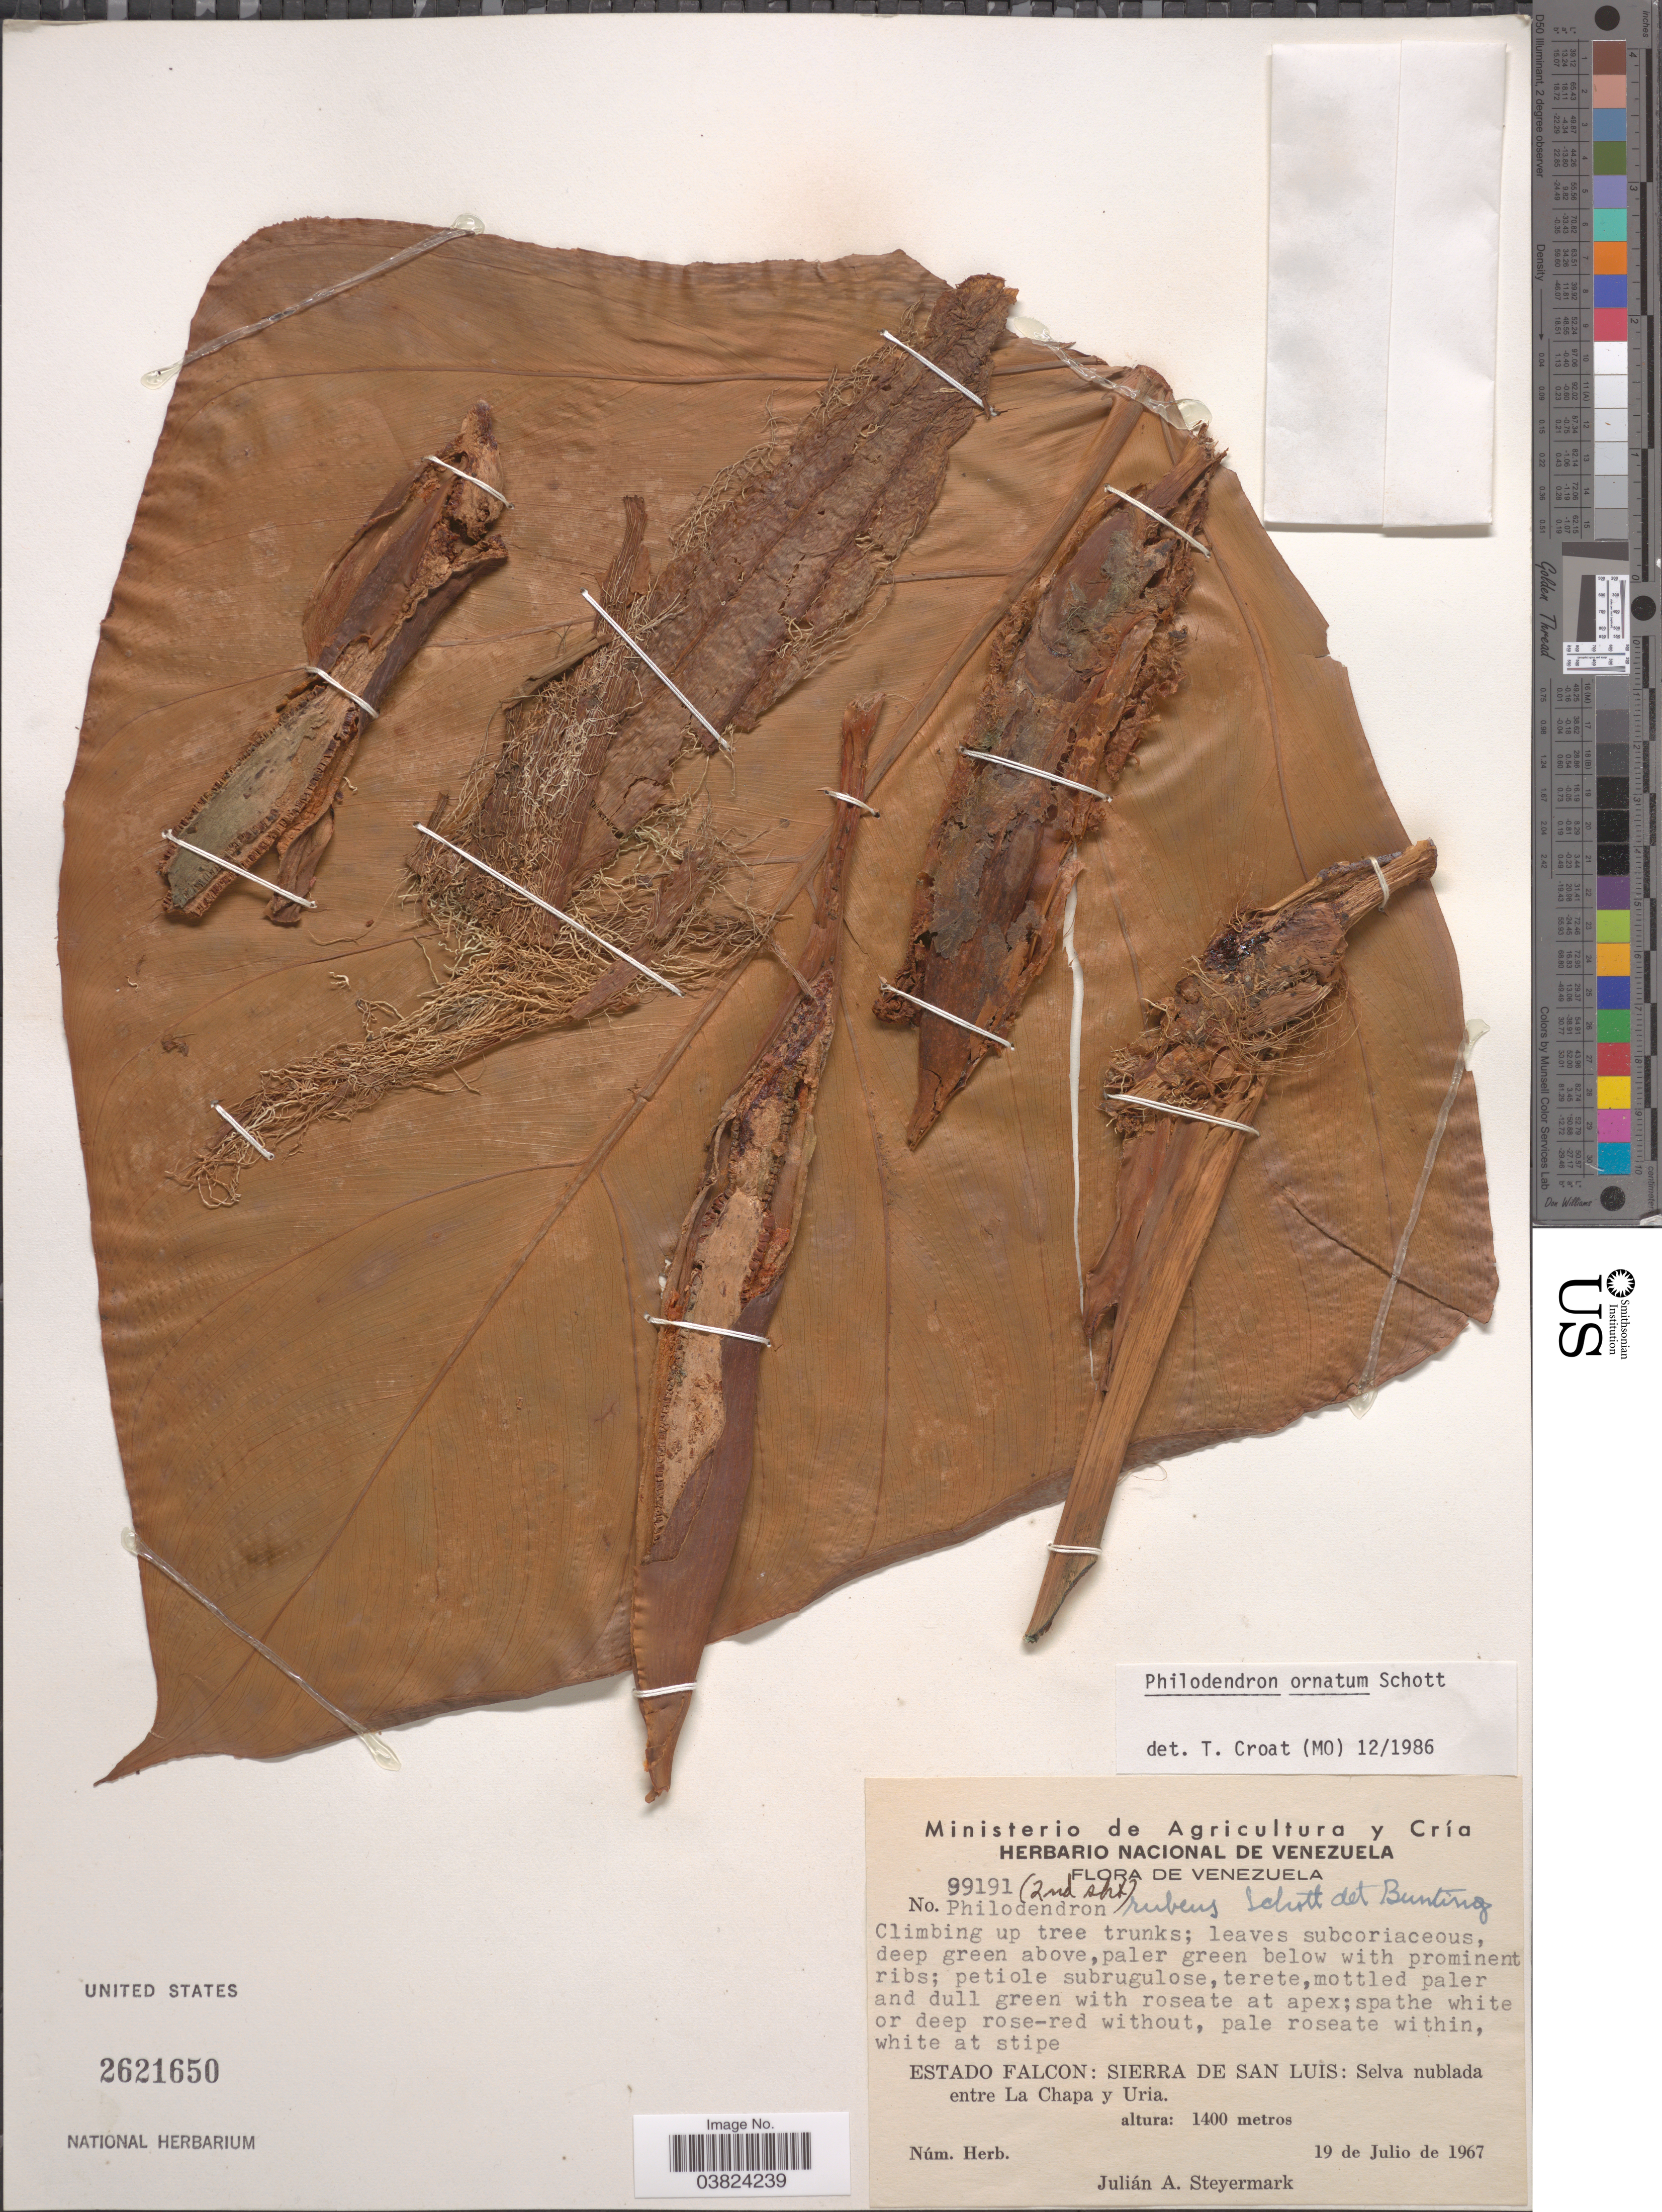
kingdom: Plantae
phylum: Tracheophyta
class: Liliopsida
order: Alismatales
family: Araceae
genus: Philodendron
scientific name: Philodendron ornatum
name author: Schott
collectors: J. Steyermark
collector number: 99191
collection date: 1967-07-19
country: Venezuela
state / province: Falcon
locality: Estado Falcon: Sierra de San Luis: Selva nublada entre La Chapa y Uria.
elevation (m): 1400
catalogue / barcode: US 2621650